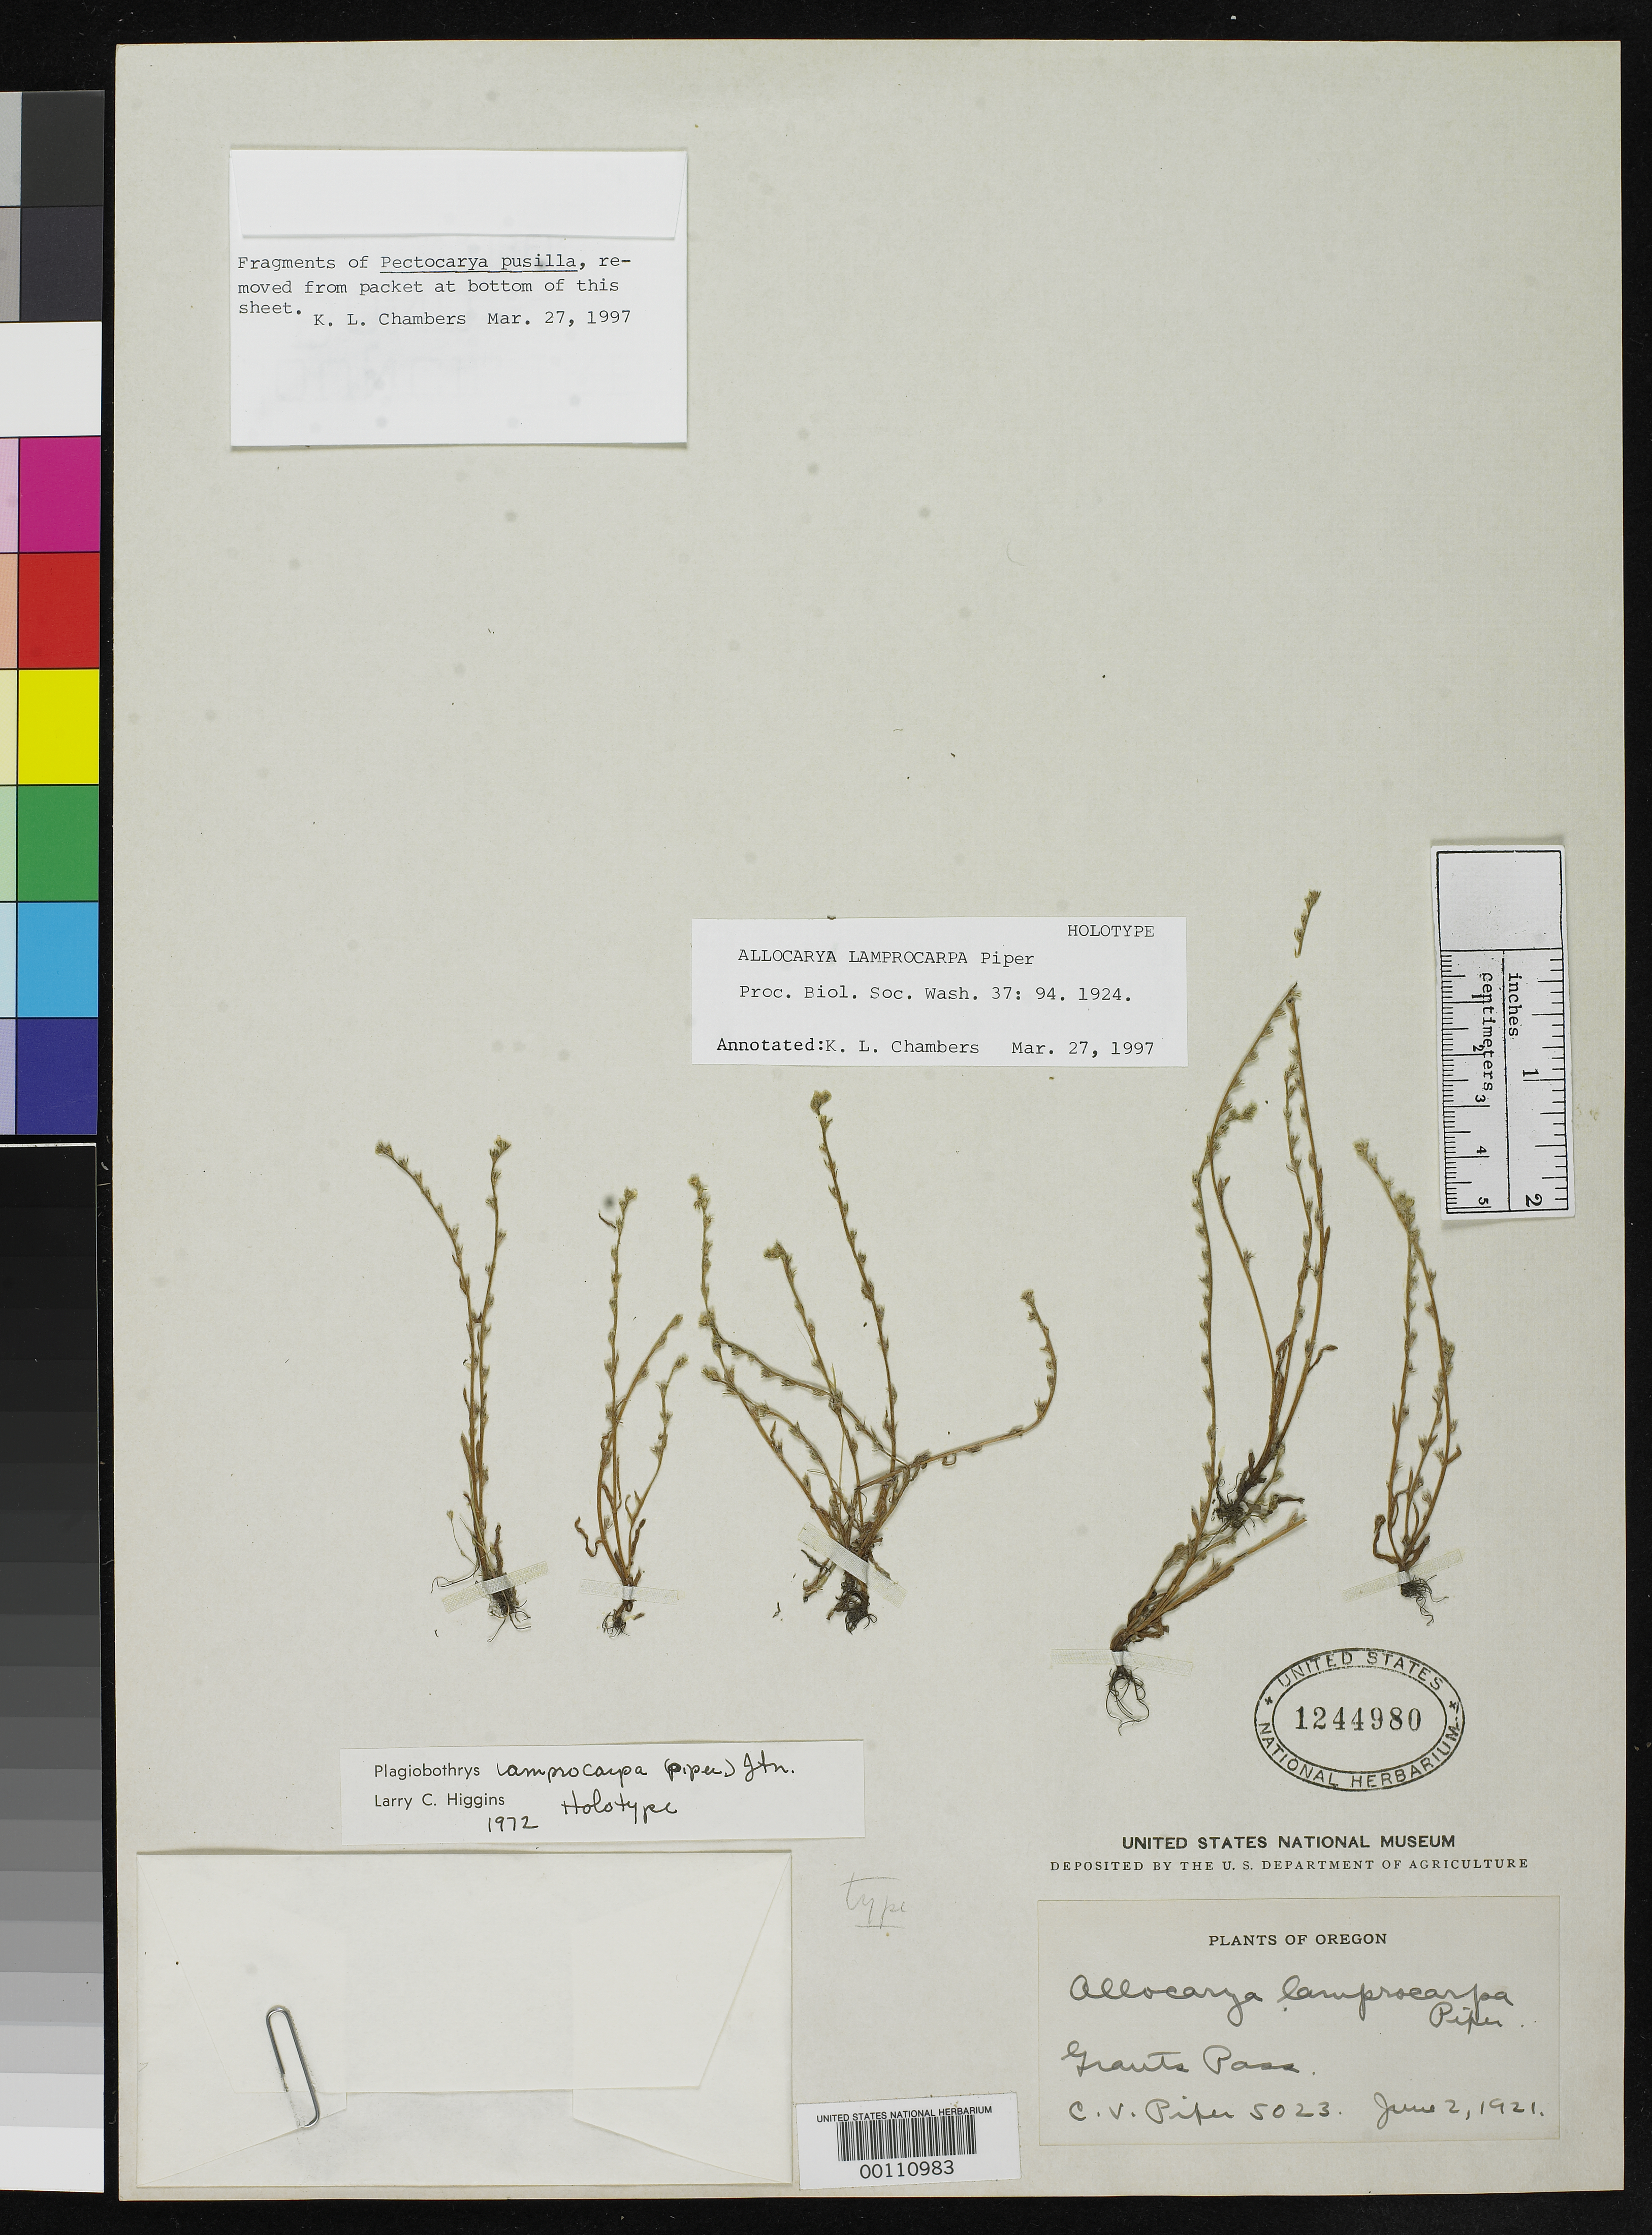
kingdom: Plantae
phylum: Tracheophyta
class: Magnoliopsida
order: Boraginales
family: Boraginaceae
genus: Allocarya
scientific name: Allocarya lamprocarpa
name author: Piper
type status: Holotype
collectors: C. V. Piper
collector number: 5023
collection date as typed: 02 Jun 1921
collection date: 1921-06-02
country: United States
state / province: Oregon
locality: Grant's Pass.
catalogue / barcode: US 1244980